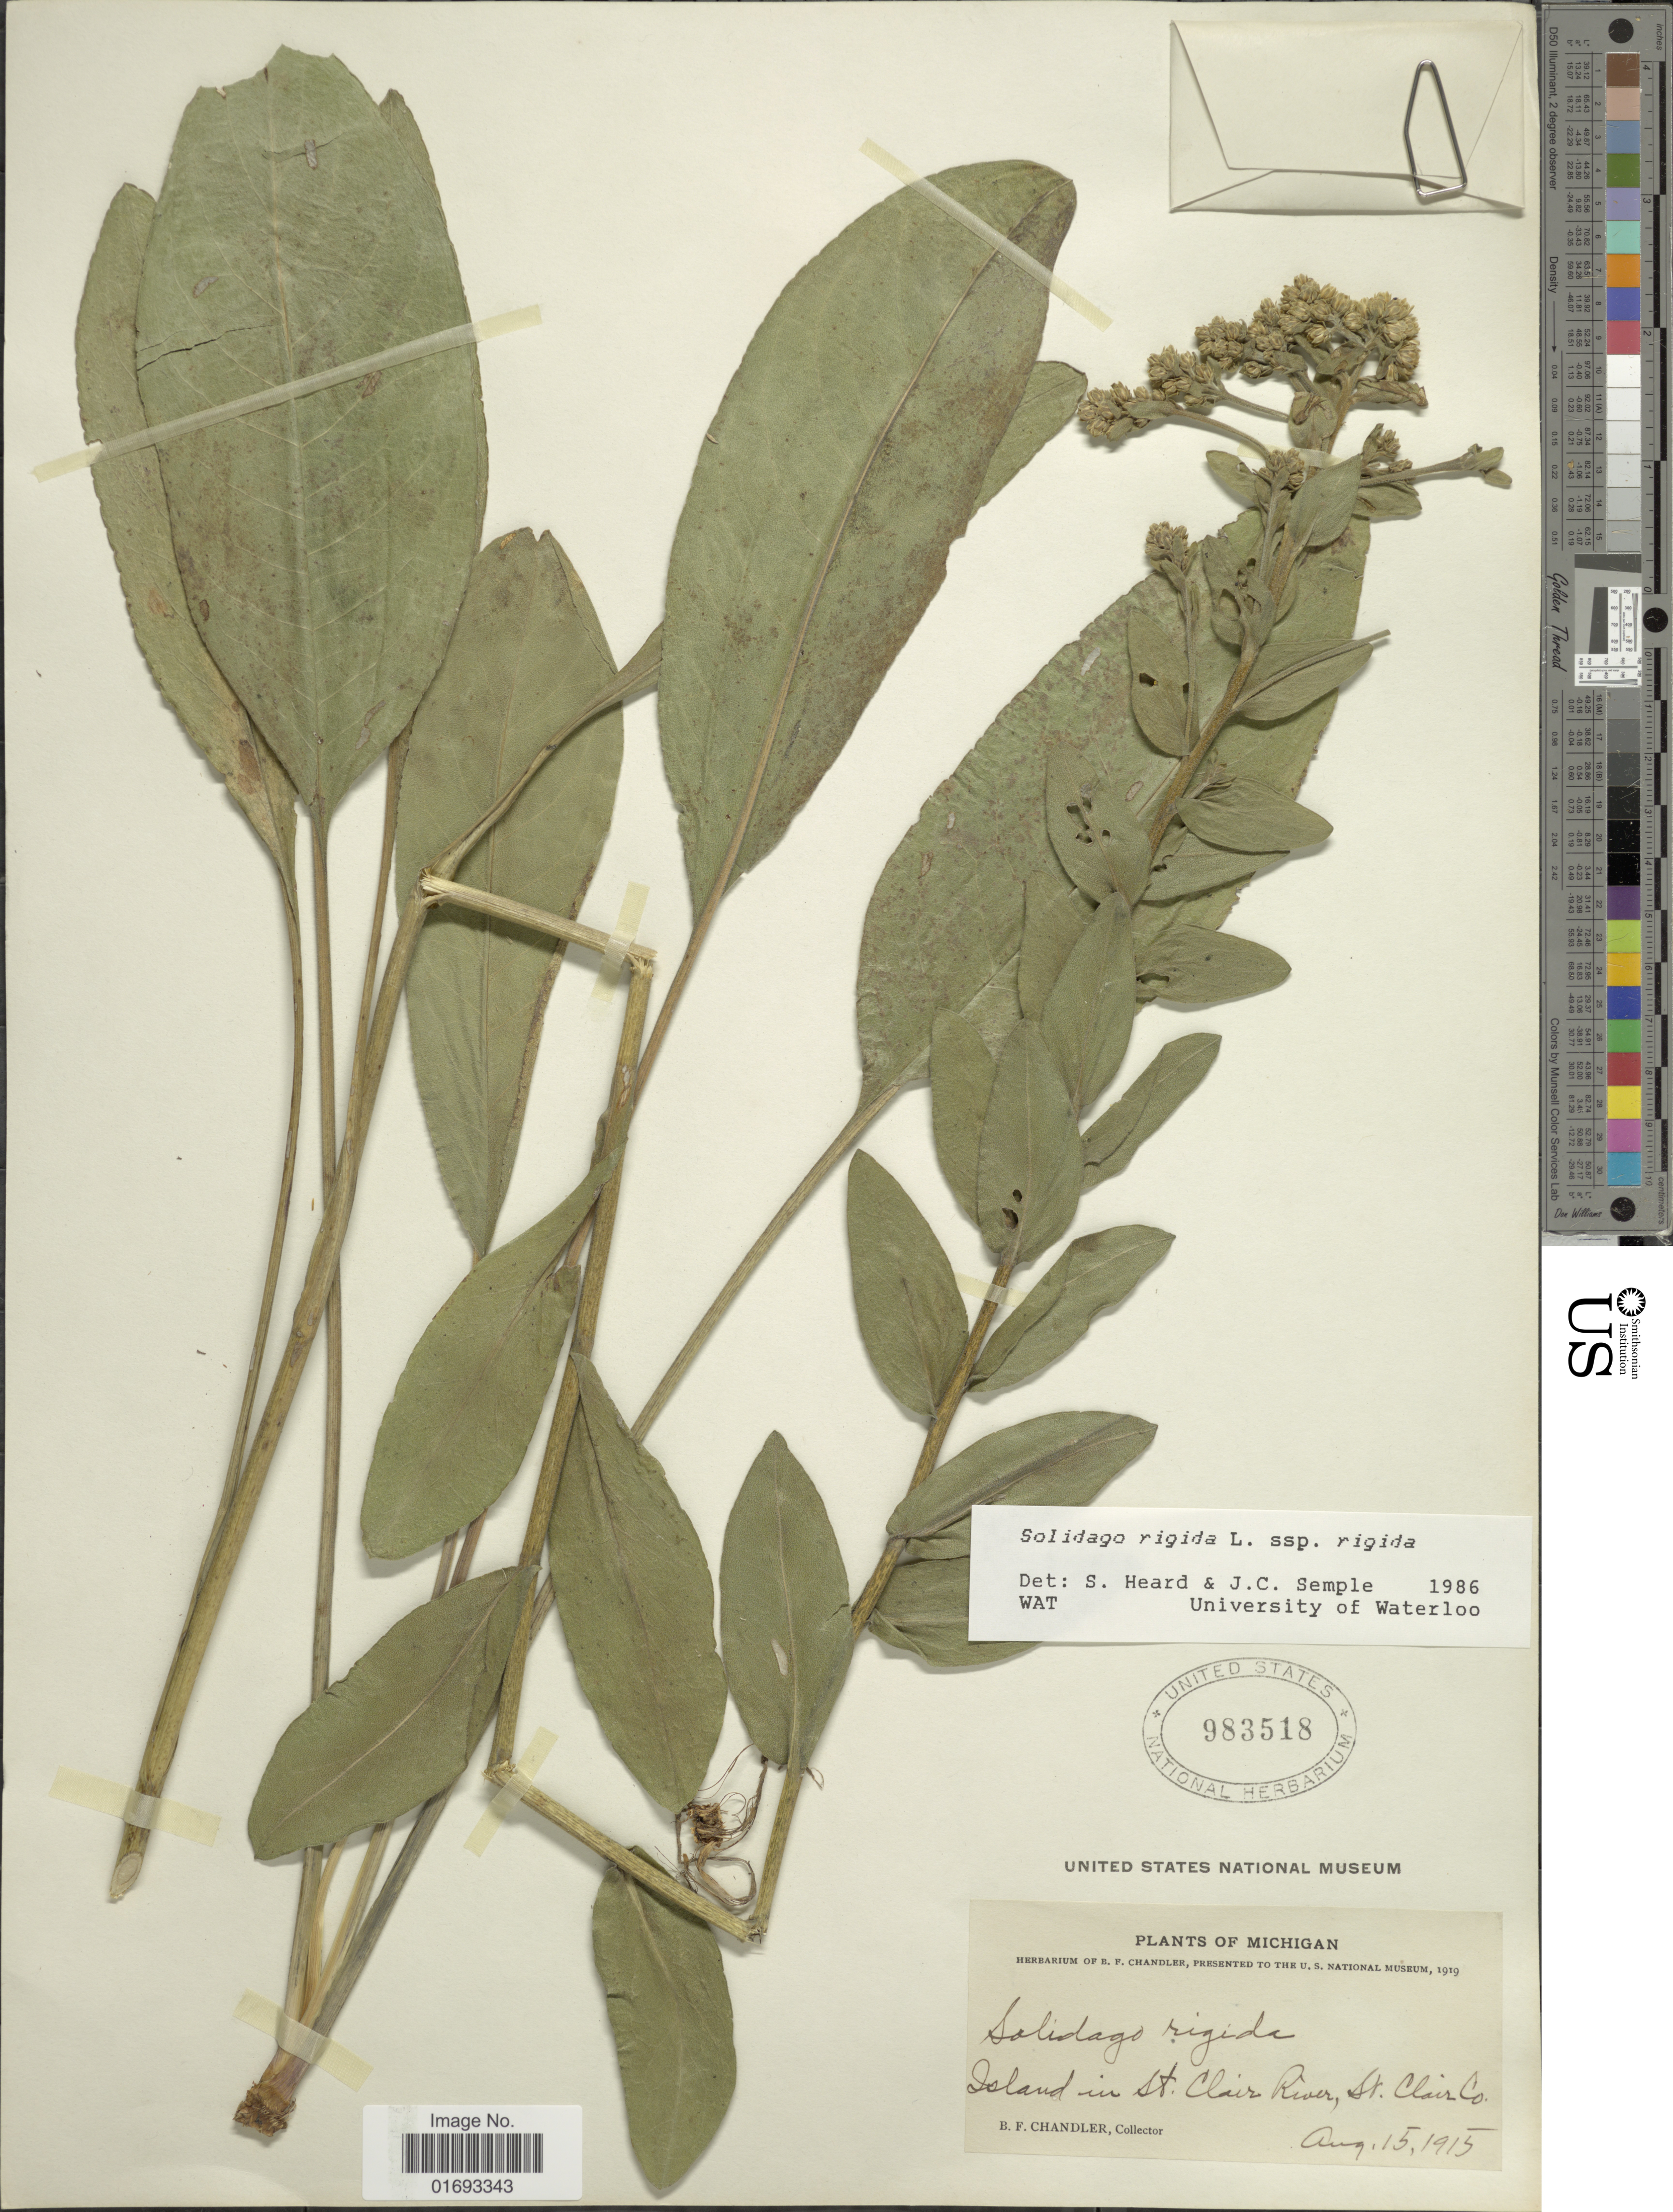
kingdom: Plantae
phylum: Tracheophyta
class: Magnoliopsida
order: Asterales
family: Asteraceae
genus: Oligoneuron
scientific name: Oligoneuron rigidum var. rigidum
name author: (L.) Small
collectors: B. F. Chandler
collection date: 1915-08-15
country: United States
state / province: Michigan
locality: Island in St. Clar River, St. Clair Co.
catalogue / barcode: US 983518